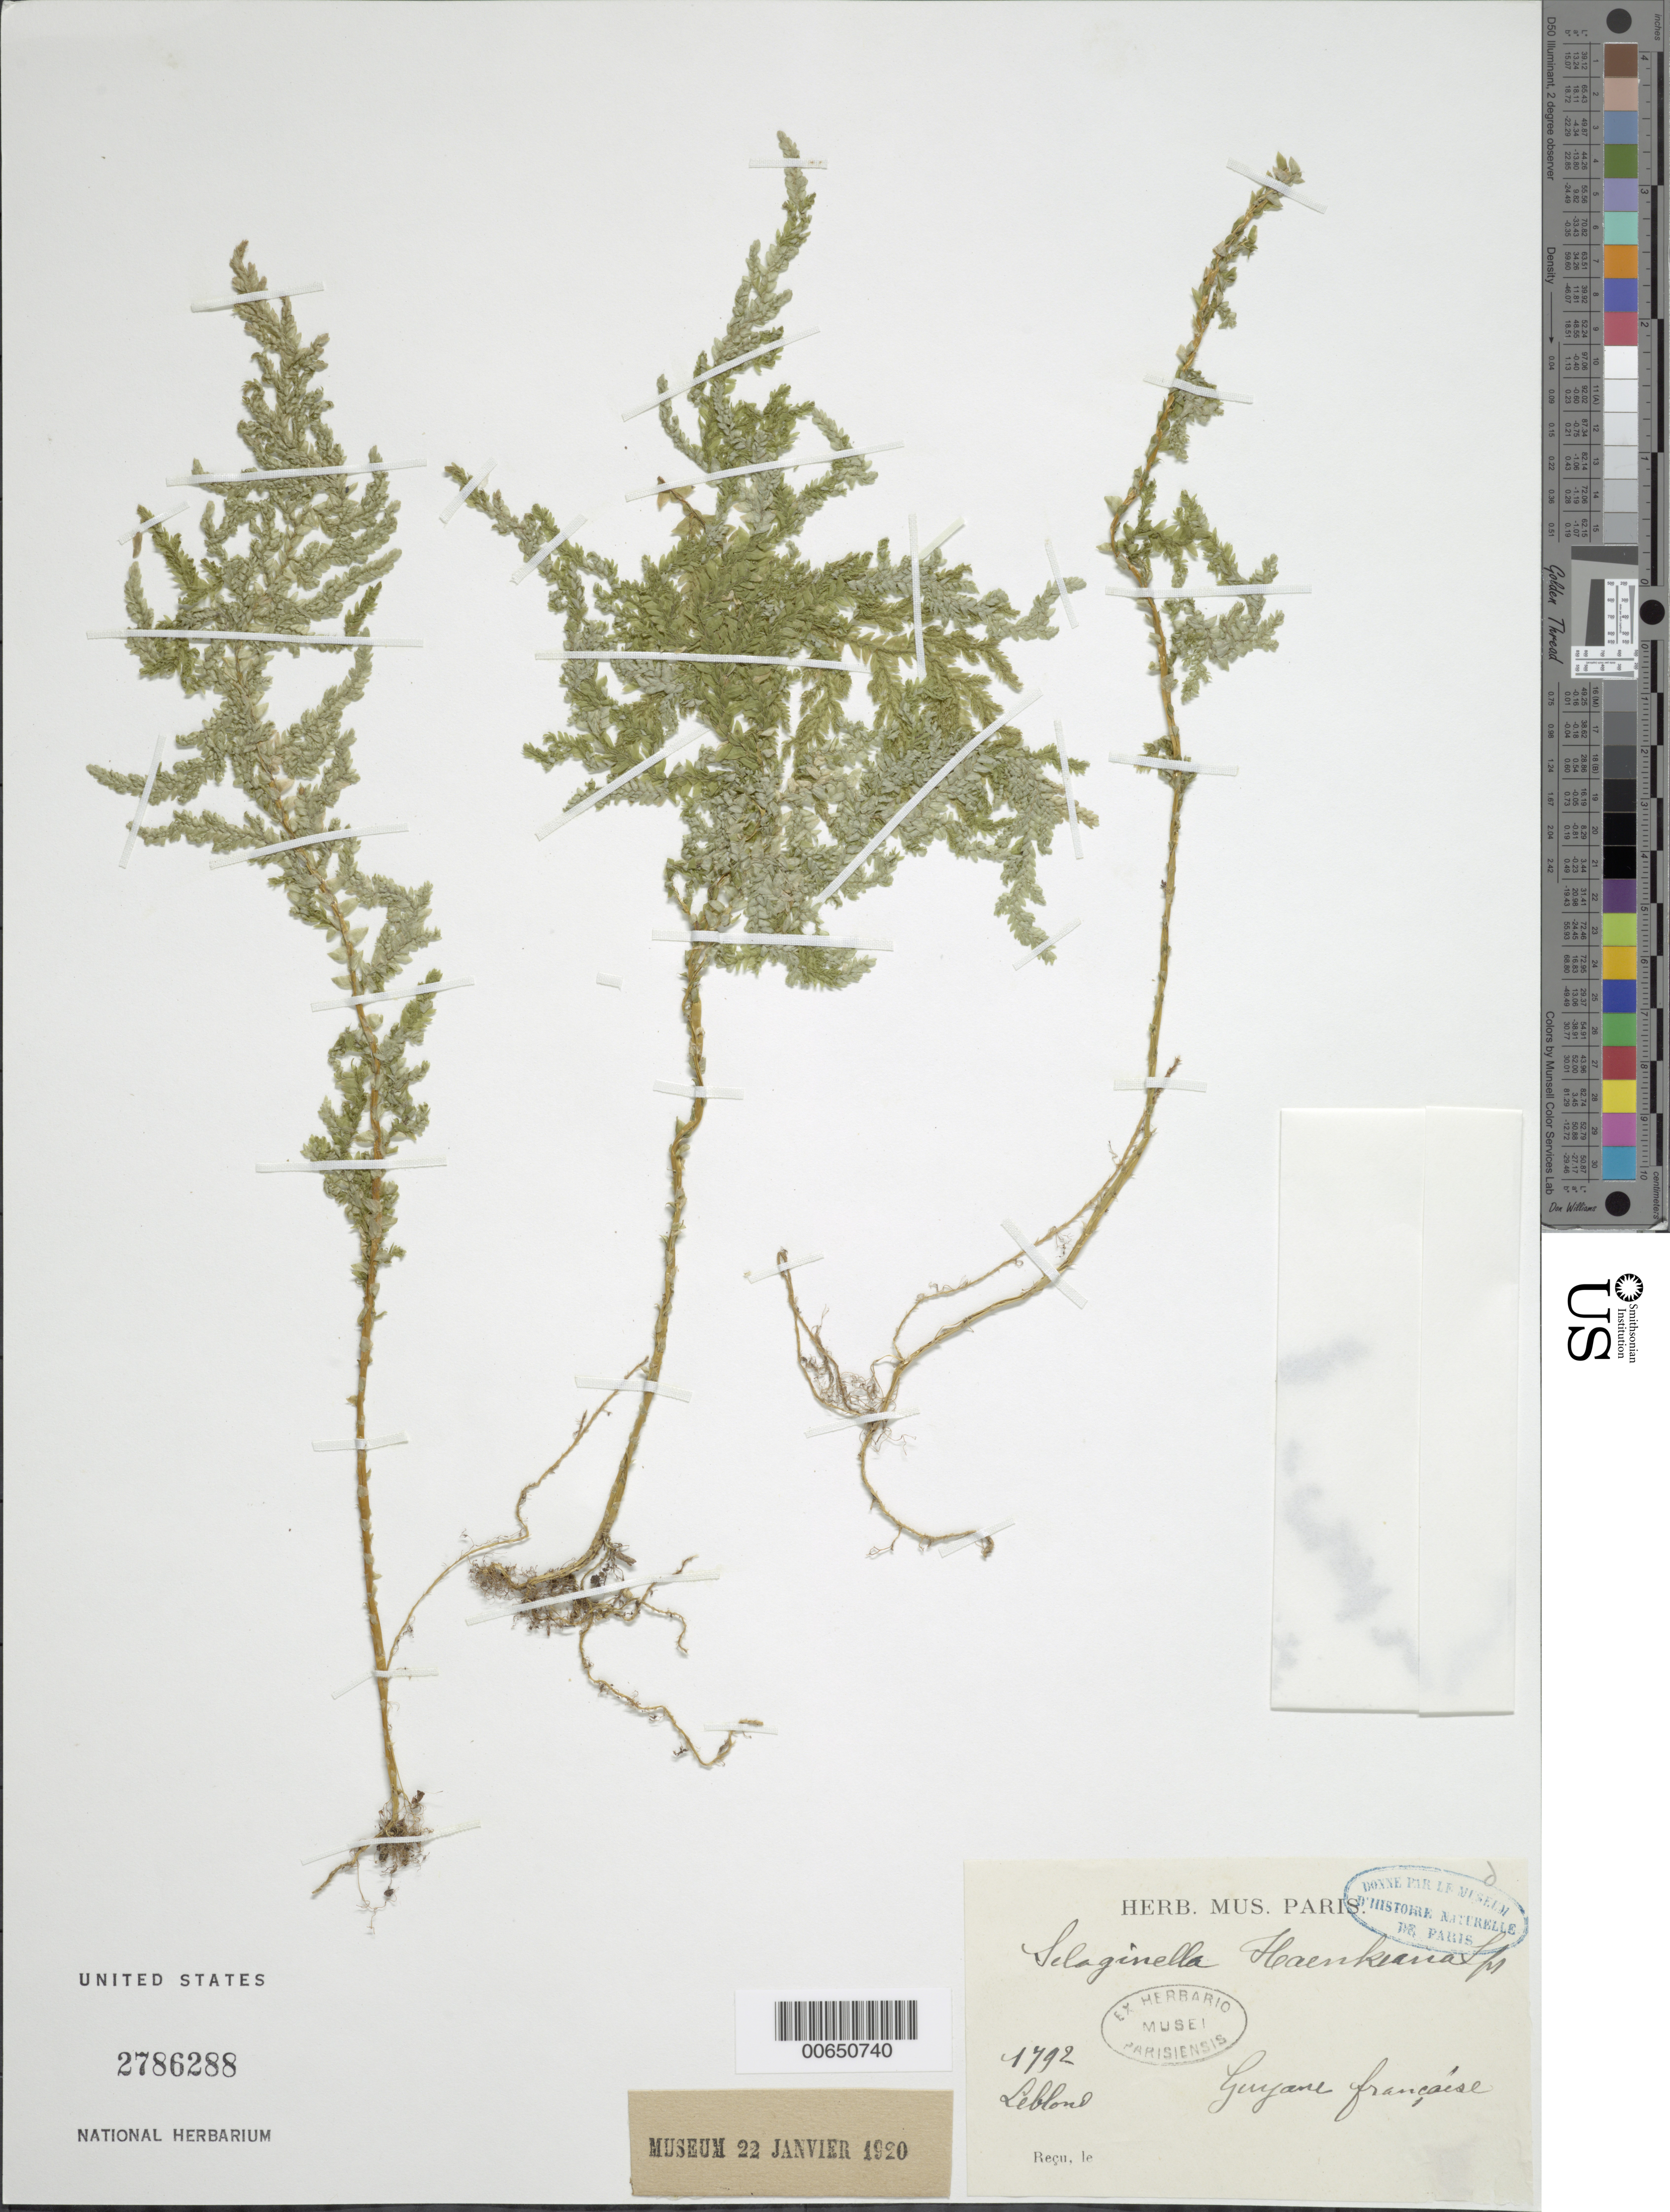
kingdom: Plantae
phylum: Tracheophyta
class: Lycopodiopsida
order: Selaginellales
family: Selaginellaceae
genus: Selaginella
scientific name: Selaginella radiata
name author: (Aubl.) Spring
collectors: J. B. Leblond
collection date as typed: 1792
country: French Guiana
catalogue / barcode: US 2786288